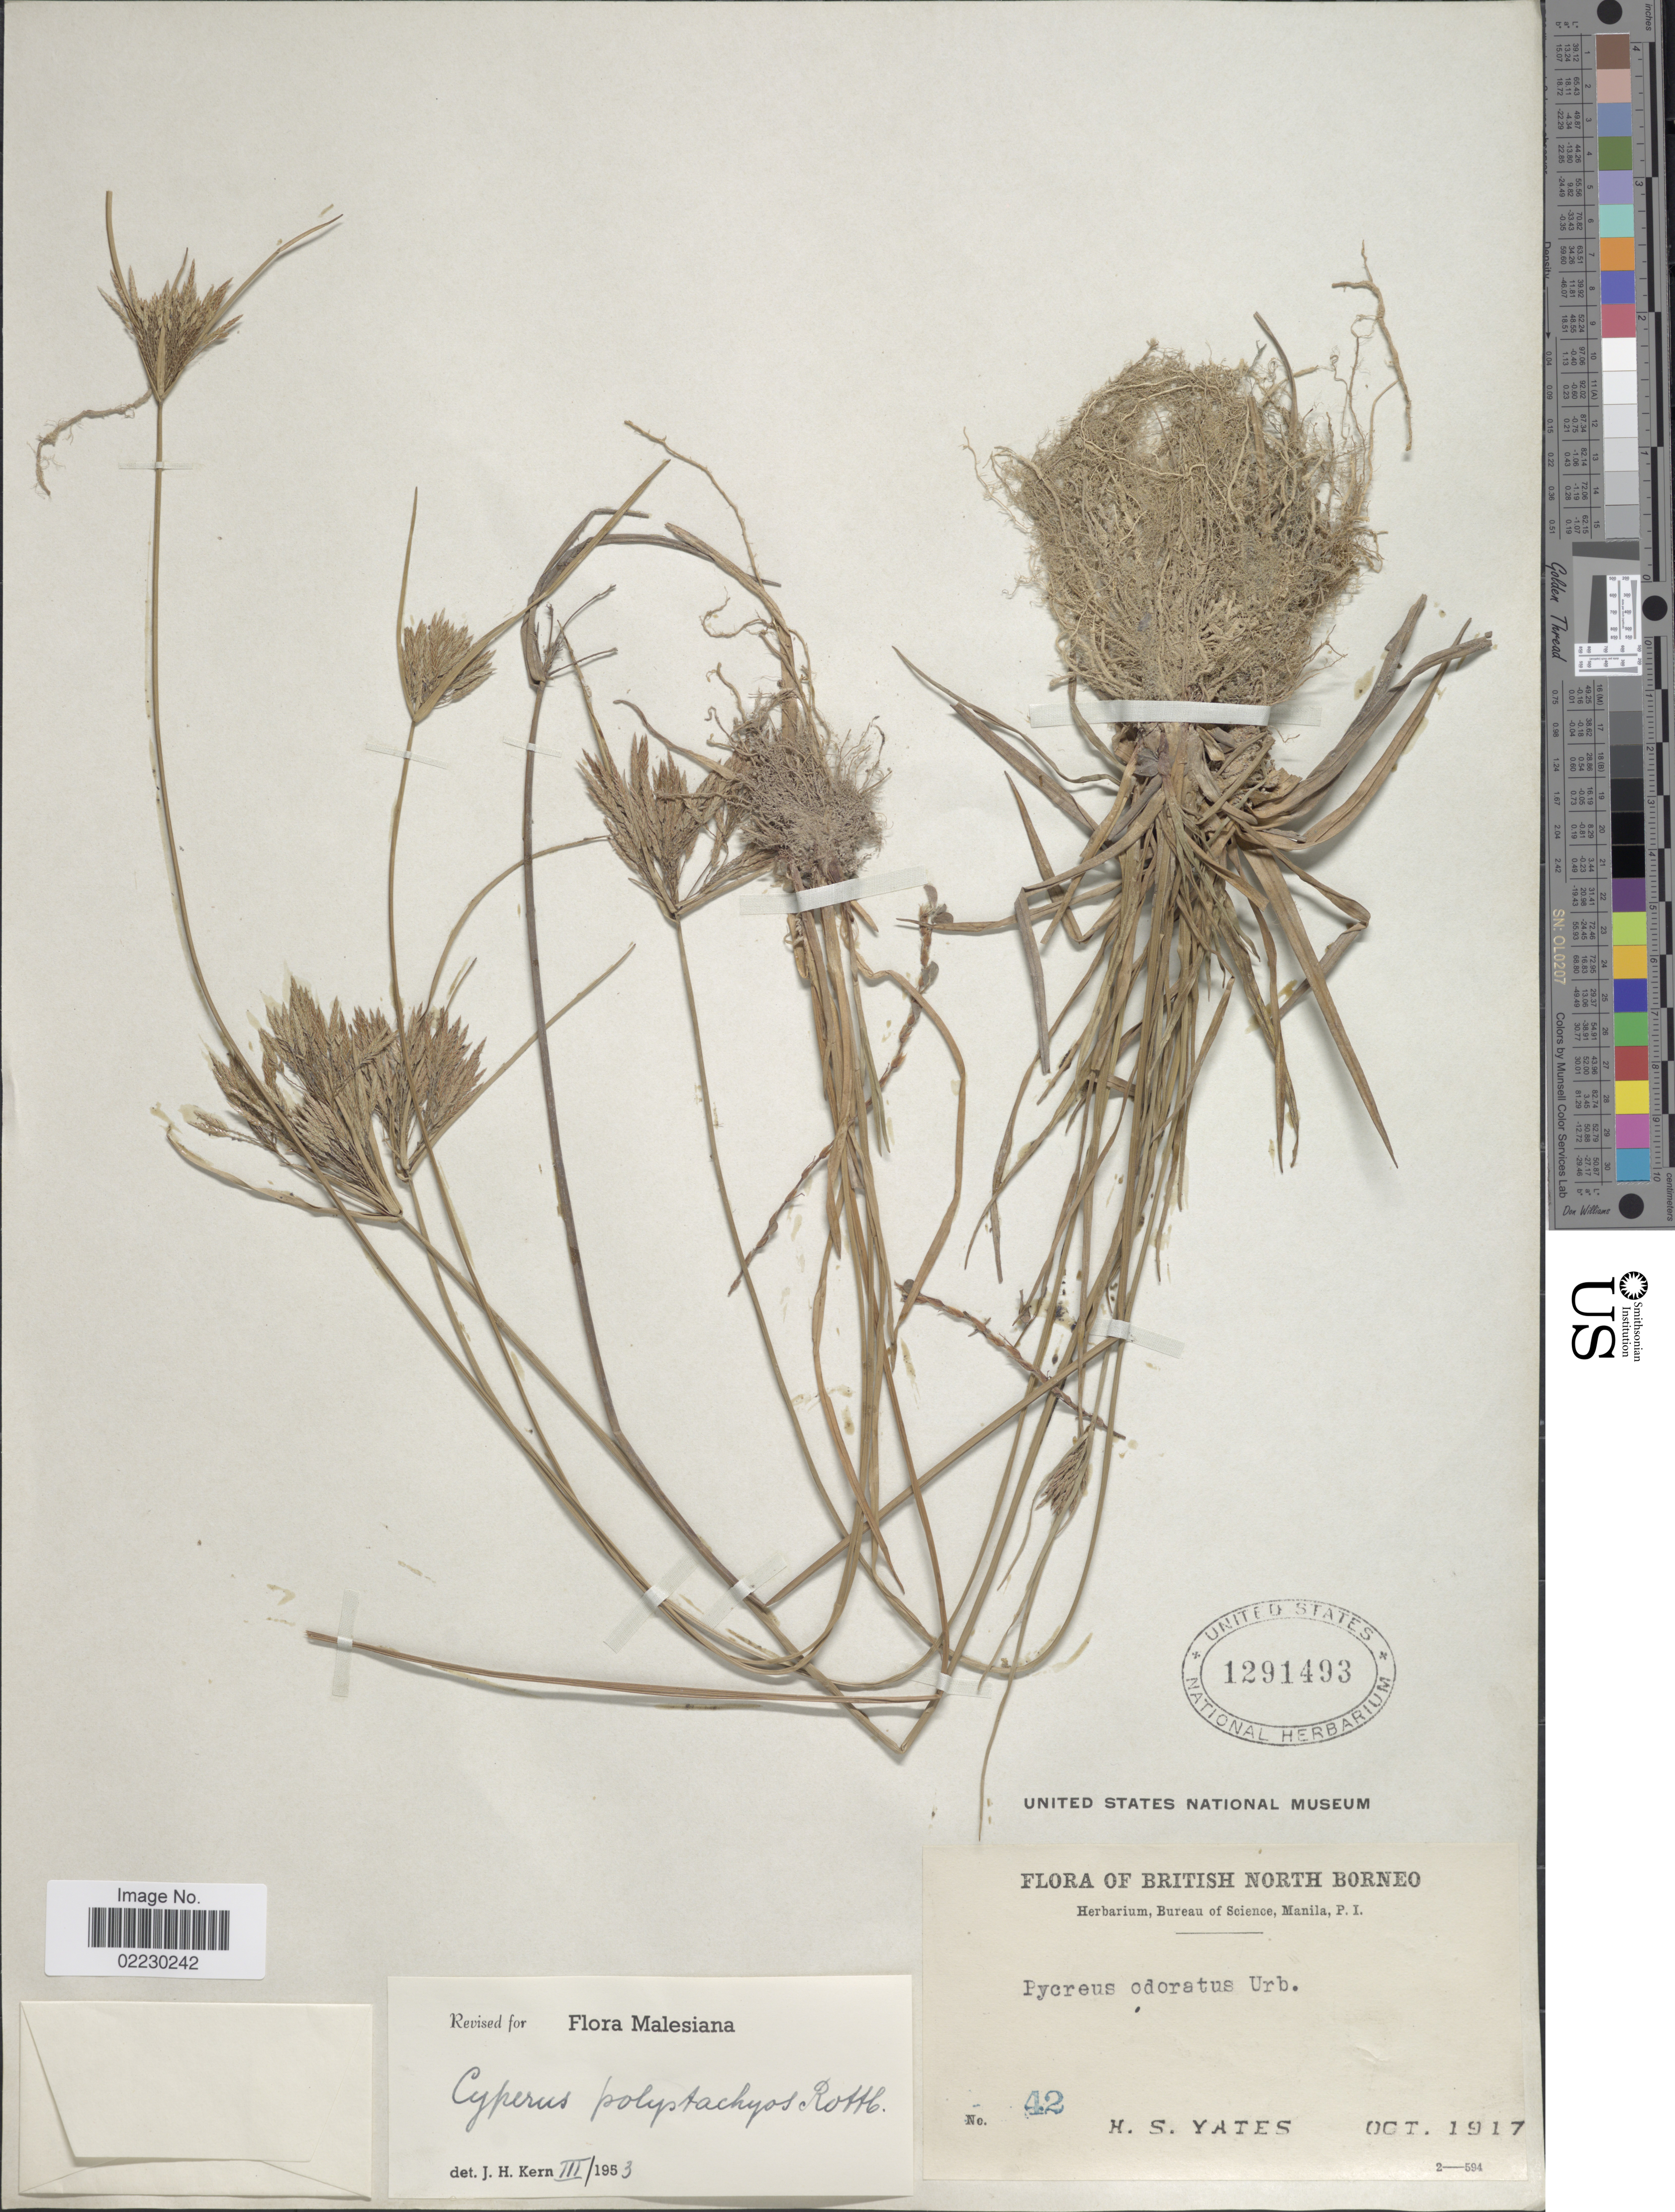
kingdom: Plantae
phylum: Tracheophyta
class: Liliopsida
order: Poales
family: Cyperaceae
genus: Cyperus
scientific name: Cyperus polystachyos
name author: Rottb.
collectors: H. S. Yates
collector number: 42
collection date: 1917-10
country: Malaysia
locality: British North Borneo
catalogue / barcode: US 1291493